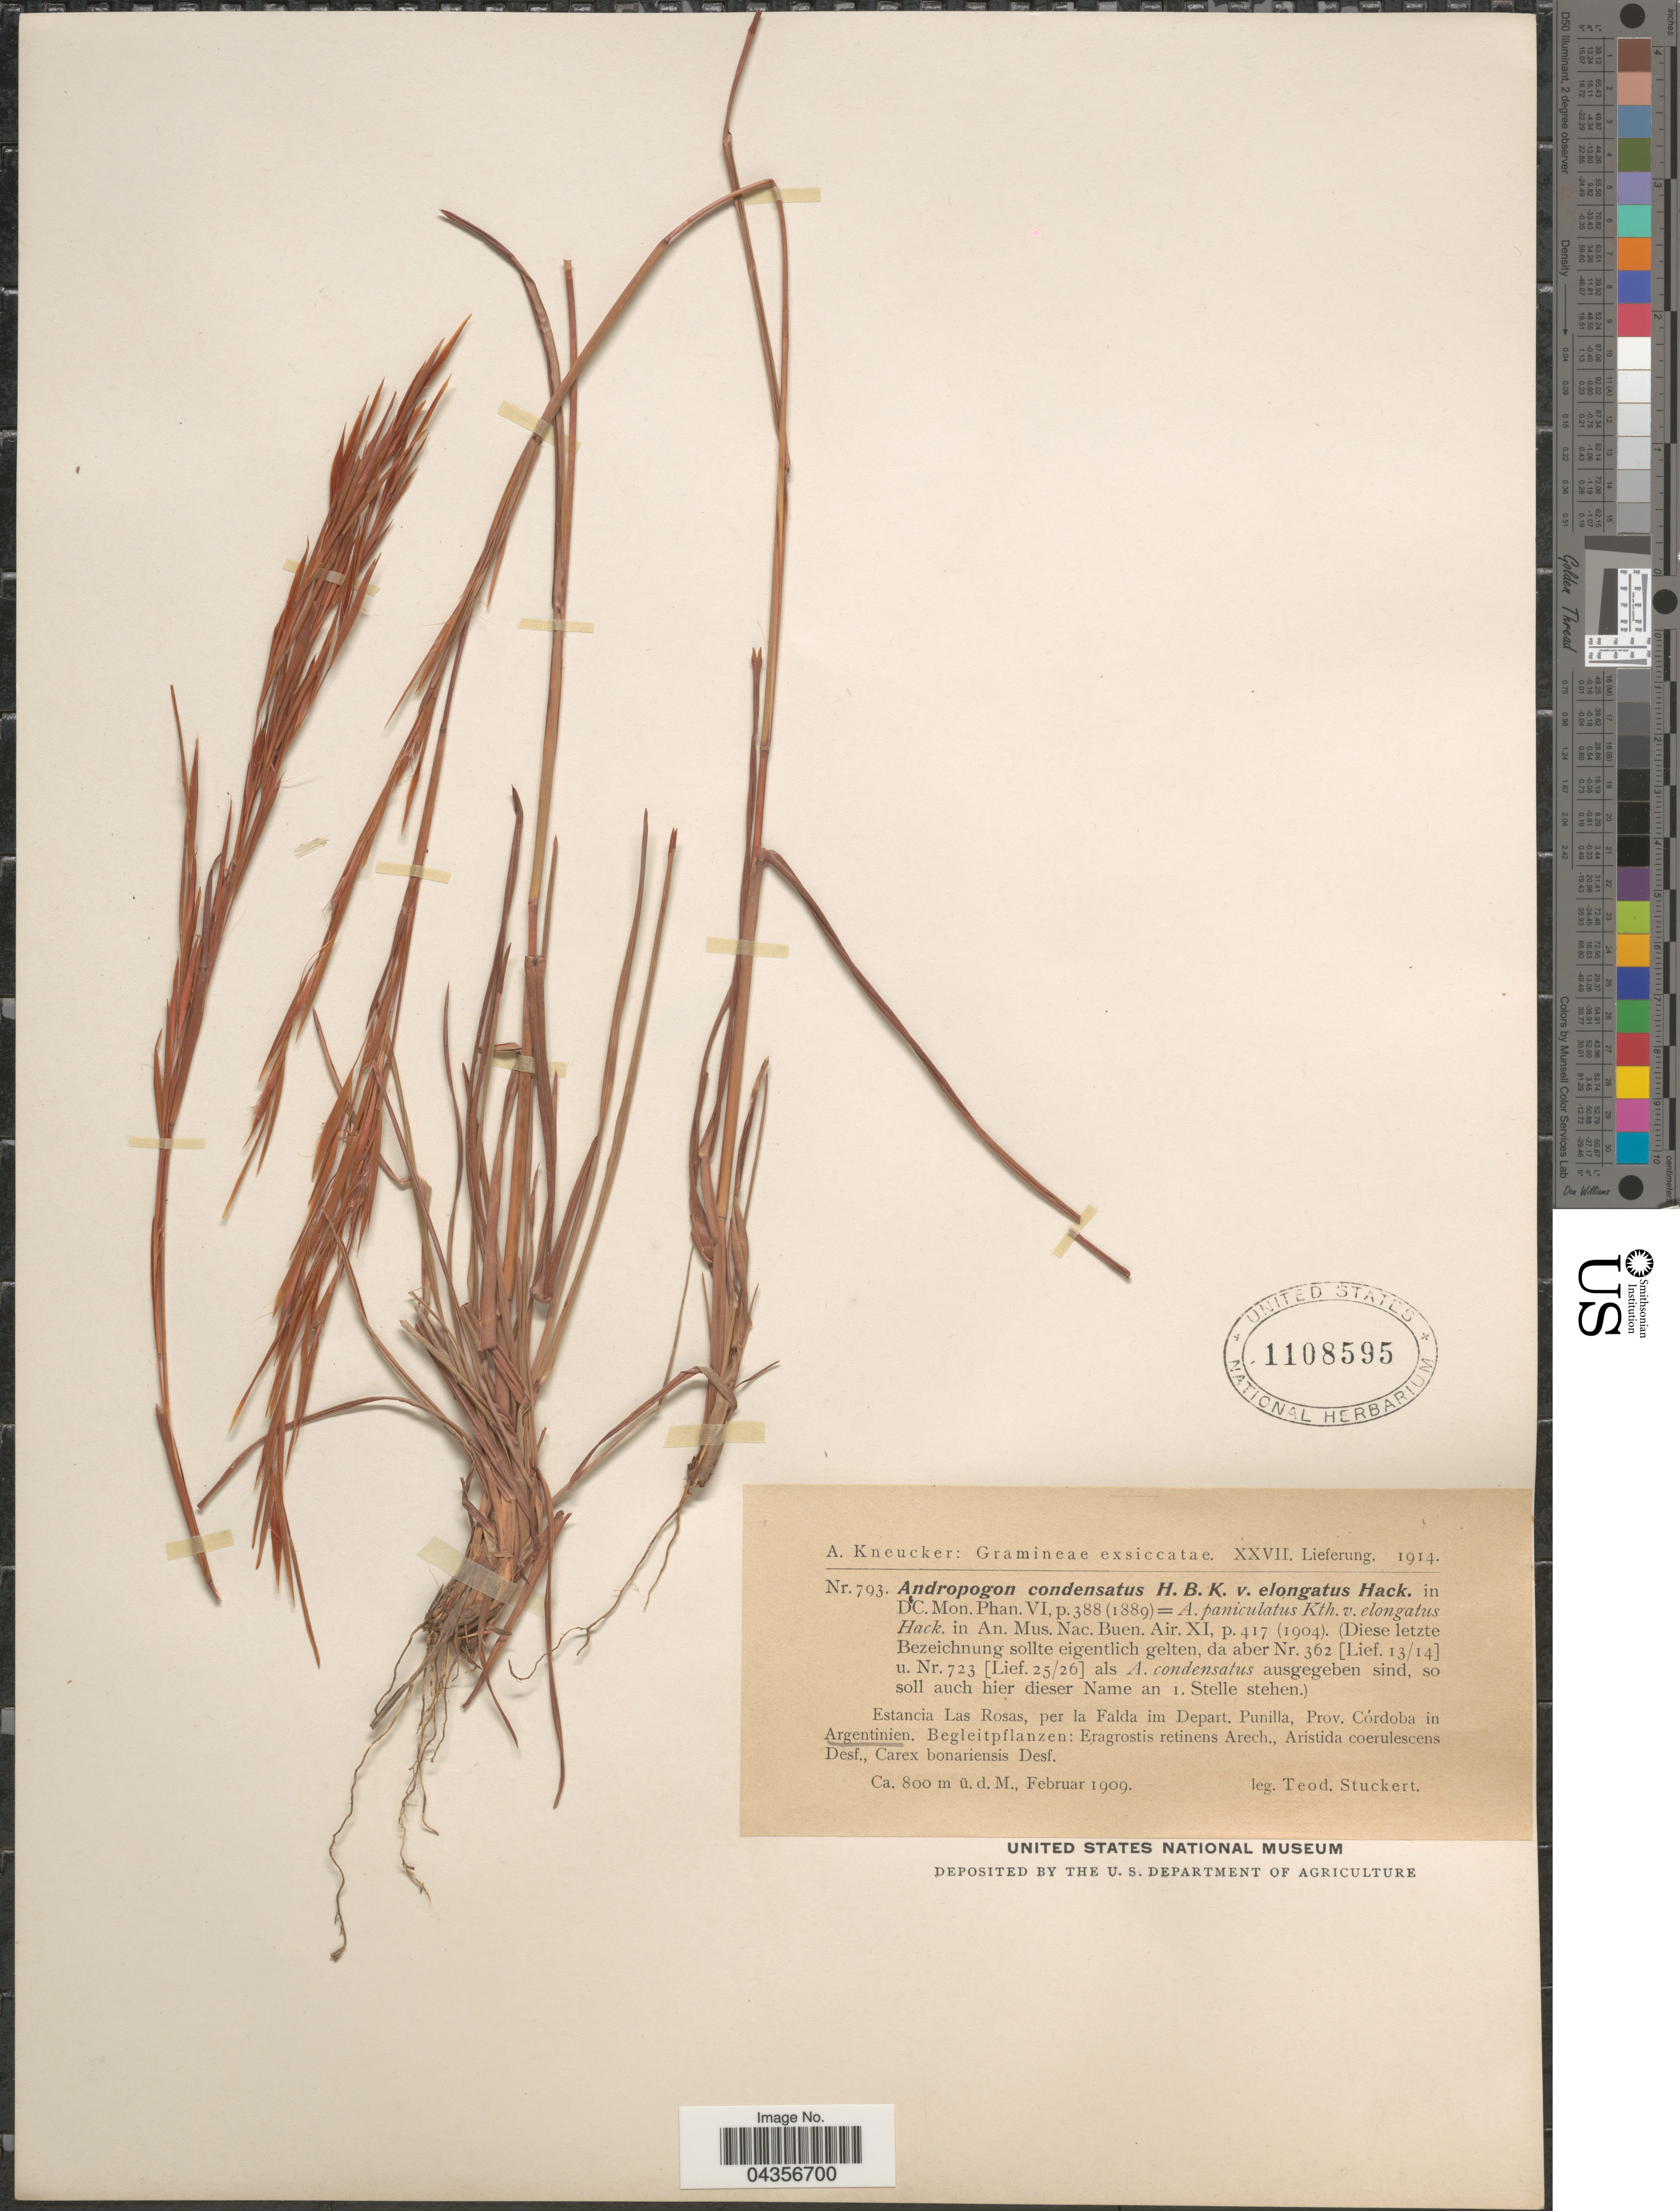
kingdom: Plantae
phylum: Tracheophyta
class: Liliopsida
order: Poales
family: Poaceae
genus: Schizachyrium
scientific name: Schizachyrium microstachyum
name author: (Desv. ex Ham.) Roseng. et al.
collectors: T. Stuckert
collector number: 793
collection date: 1909-02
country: Argentina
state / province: Cordoba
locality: Estancia Las Rosas, per la Falda im Depart. Punilla, Prov. Córdoba in Argentinien.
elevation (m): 800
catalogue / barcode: US 1108595